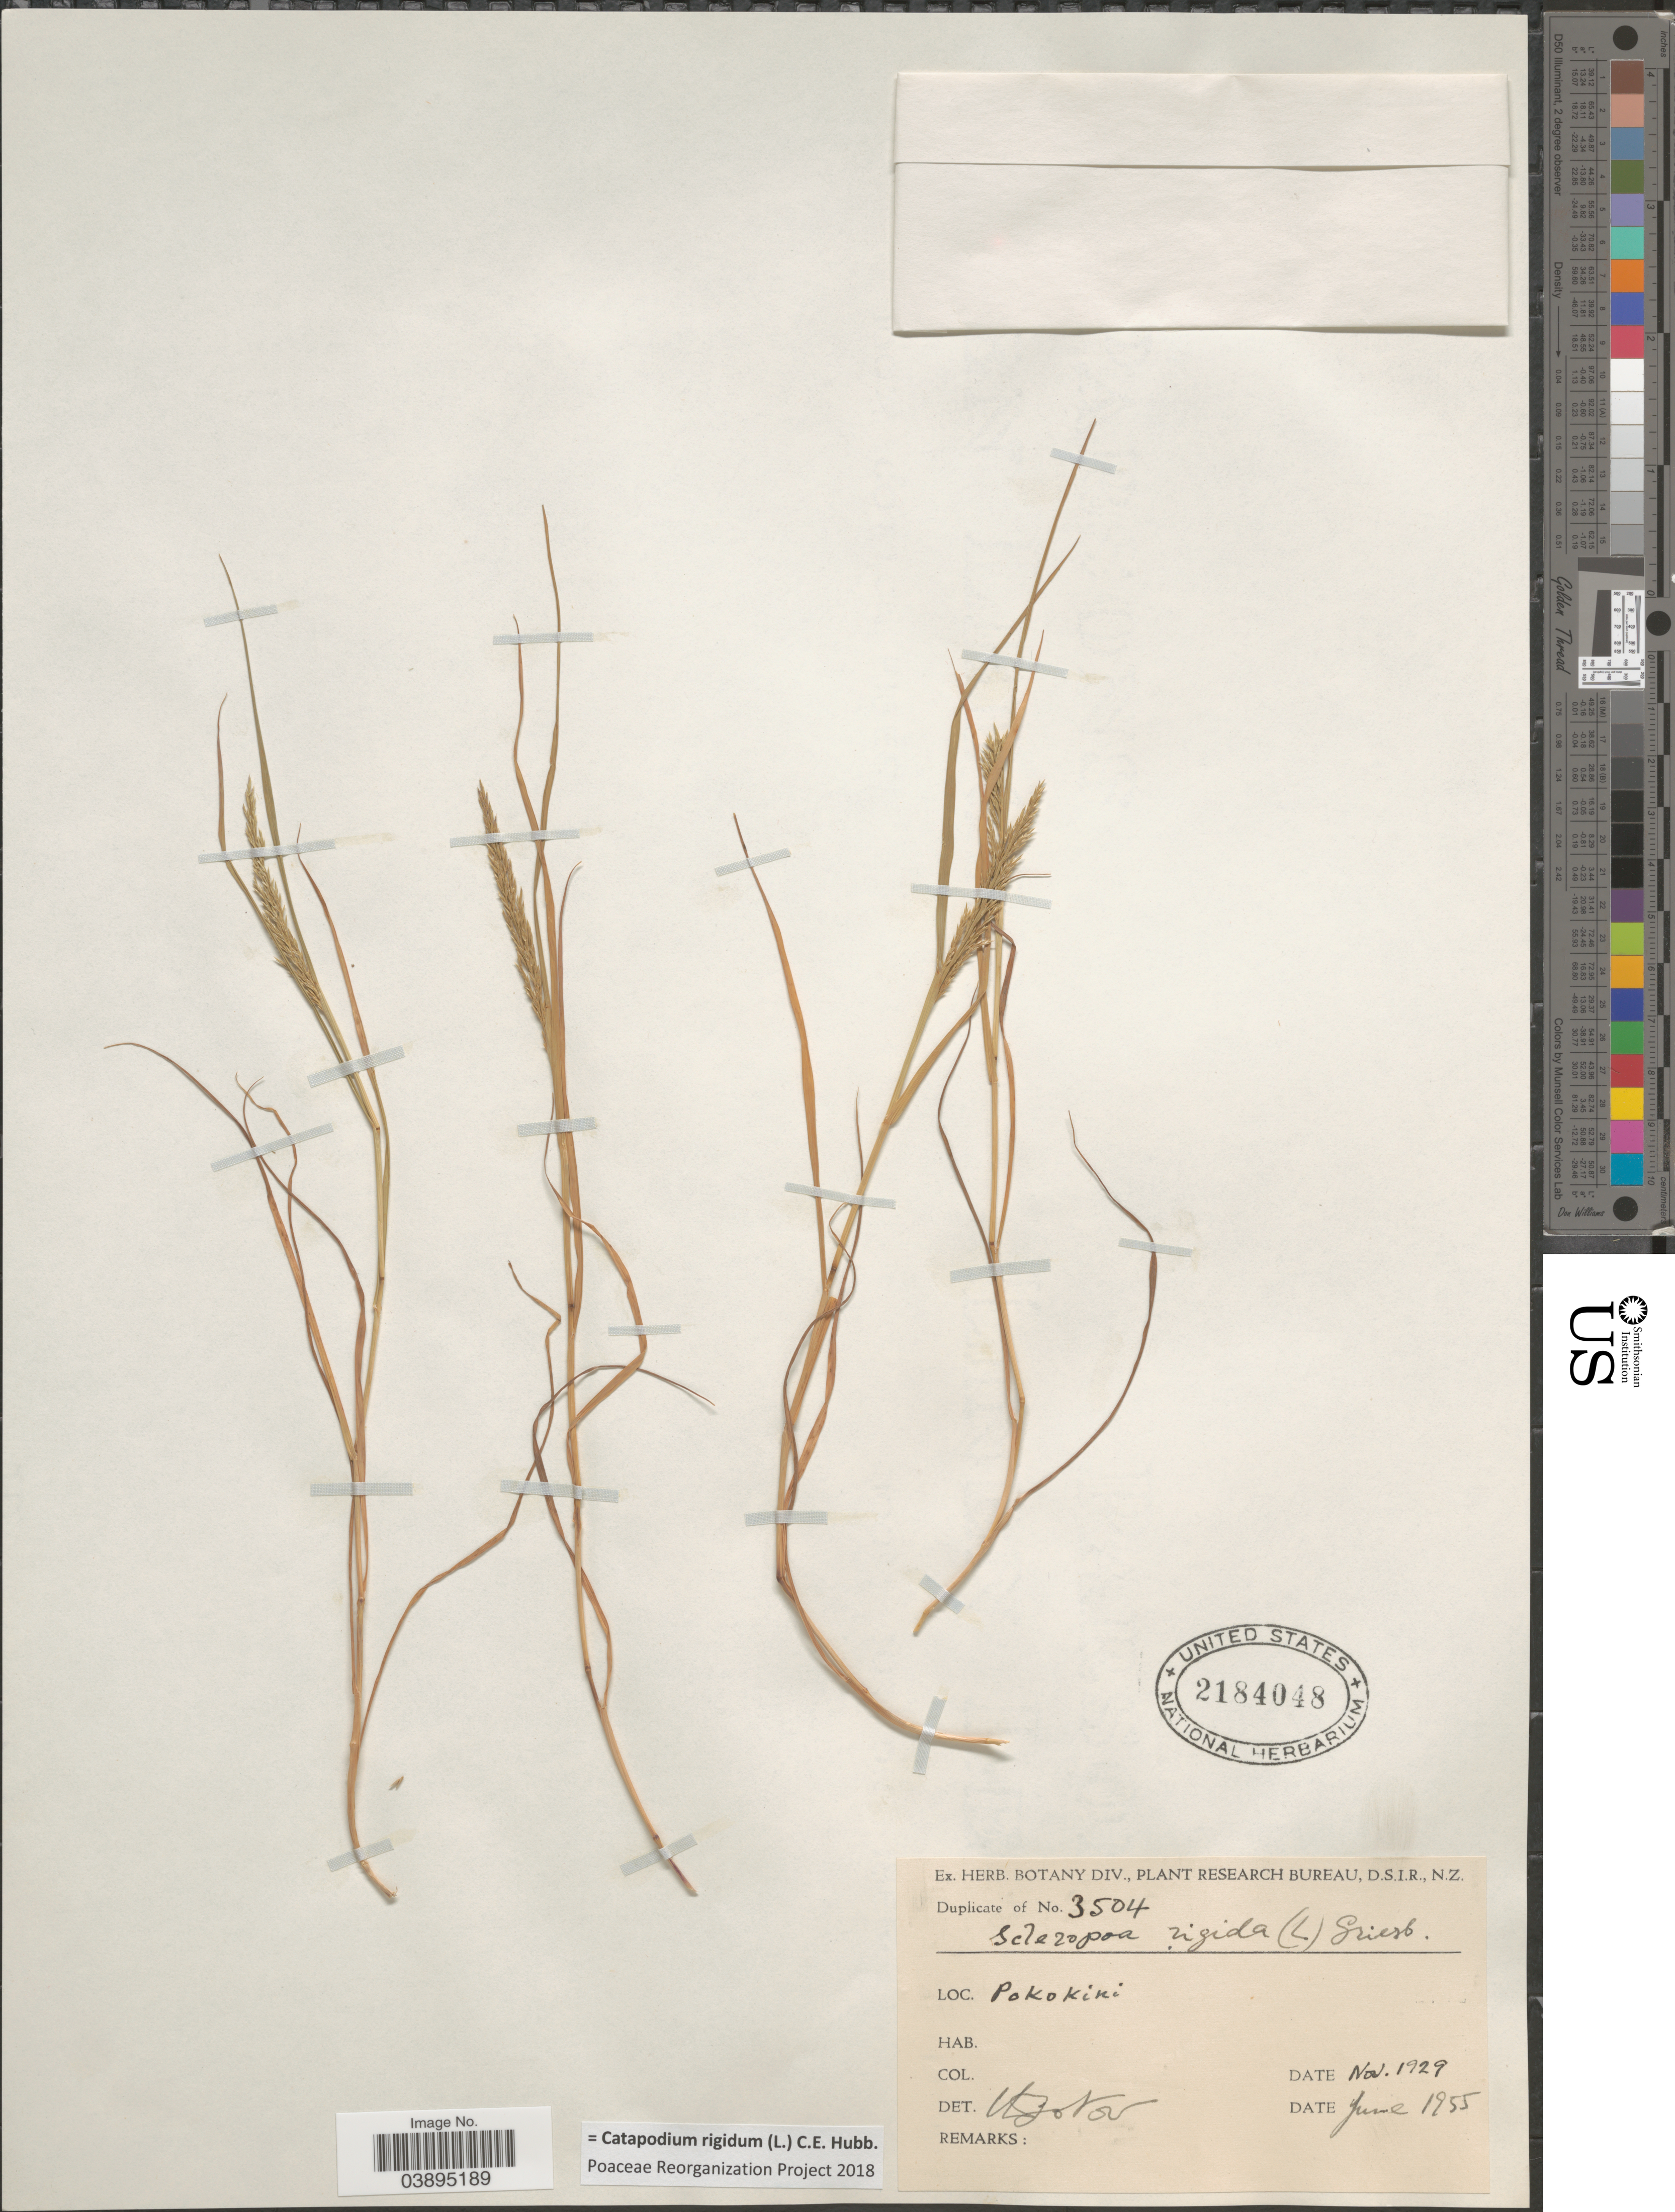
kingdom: Plantae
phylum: Tracheophyta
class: Liliopsida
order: Poales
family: Poaceae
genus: Catapodium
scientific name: Catapodium rigidum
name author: (L.) C.E. Hubb.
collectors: Ex Herb. Botany Div.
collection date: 1929-11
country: New Zealand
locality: Pokokini.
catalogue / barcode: US 2184048